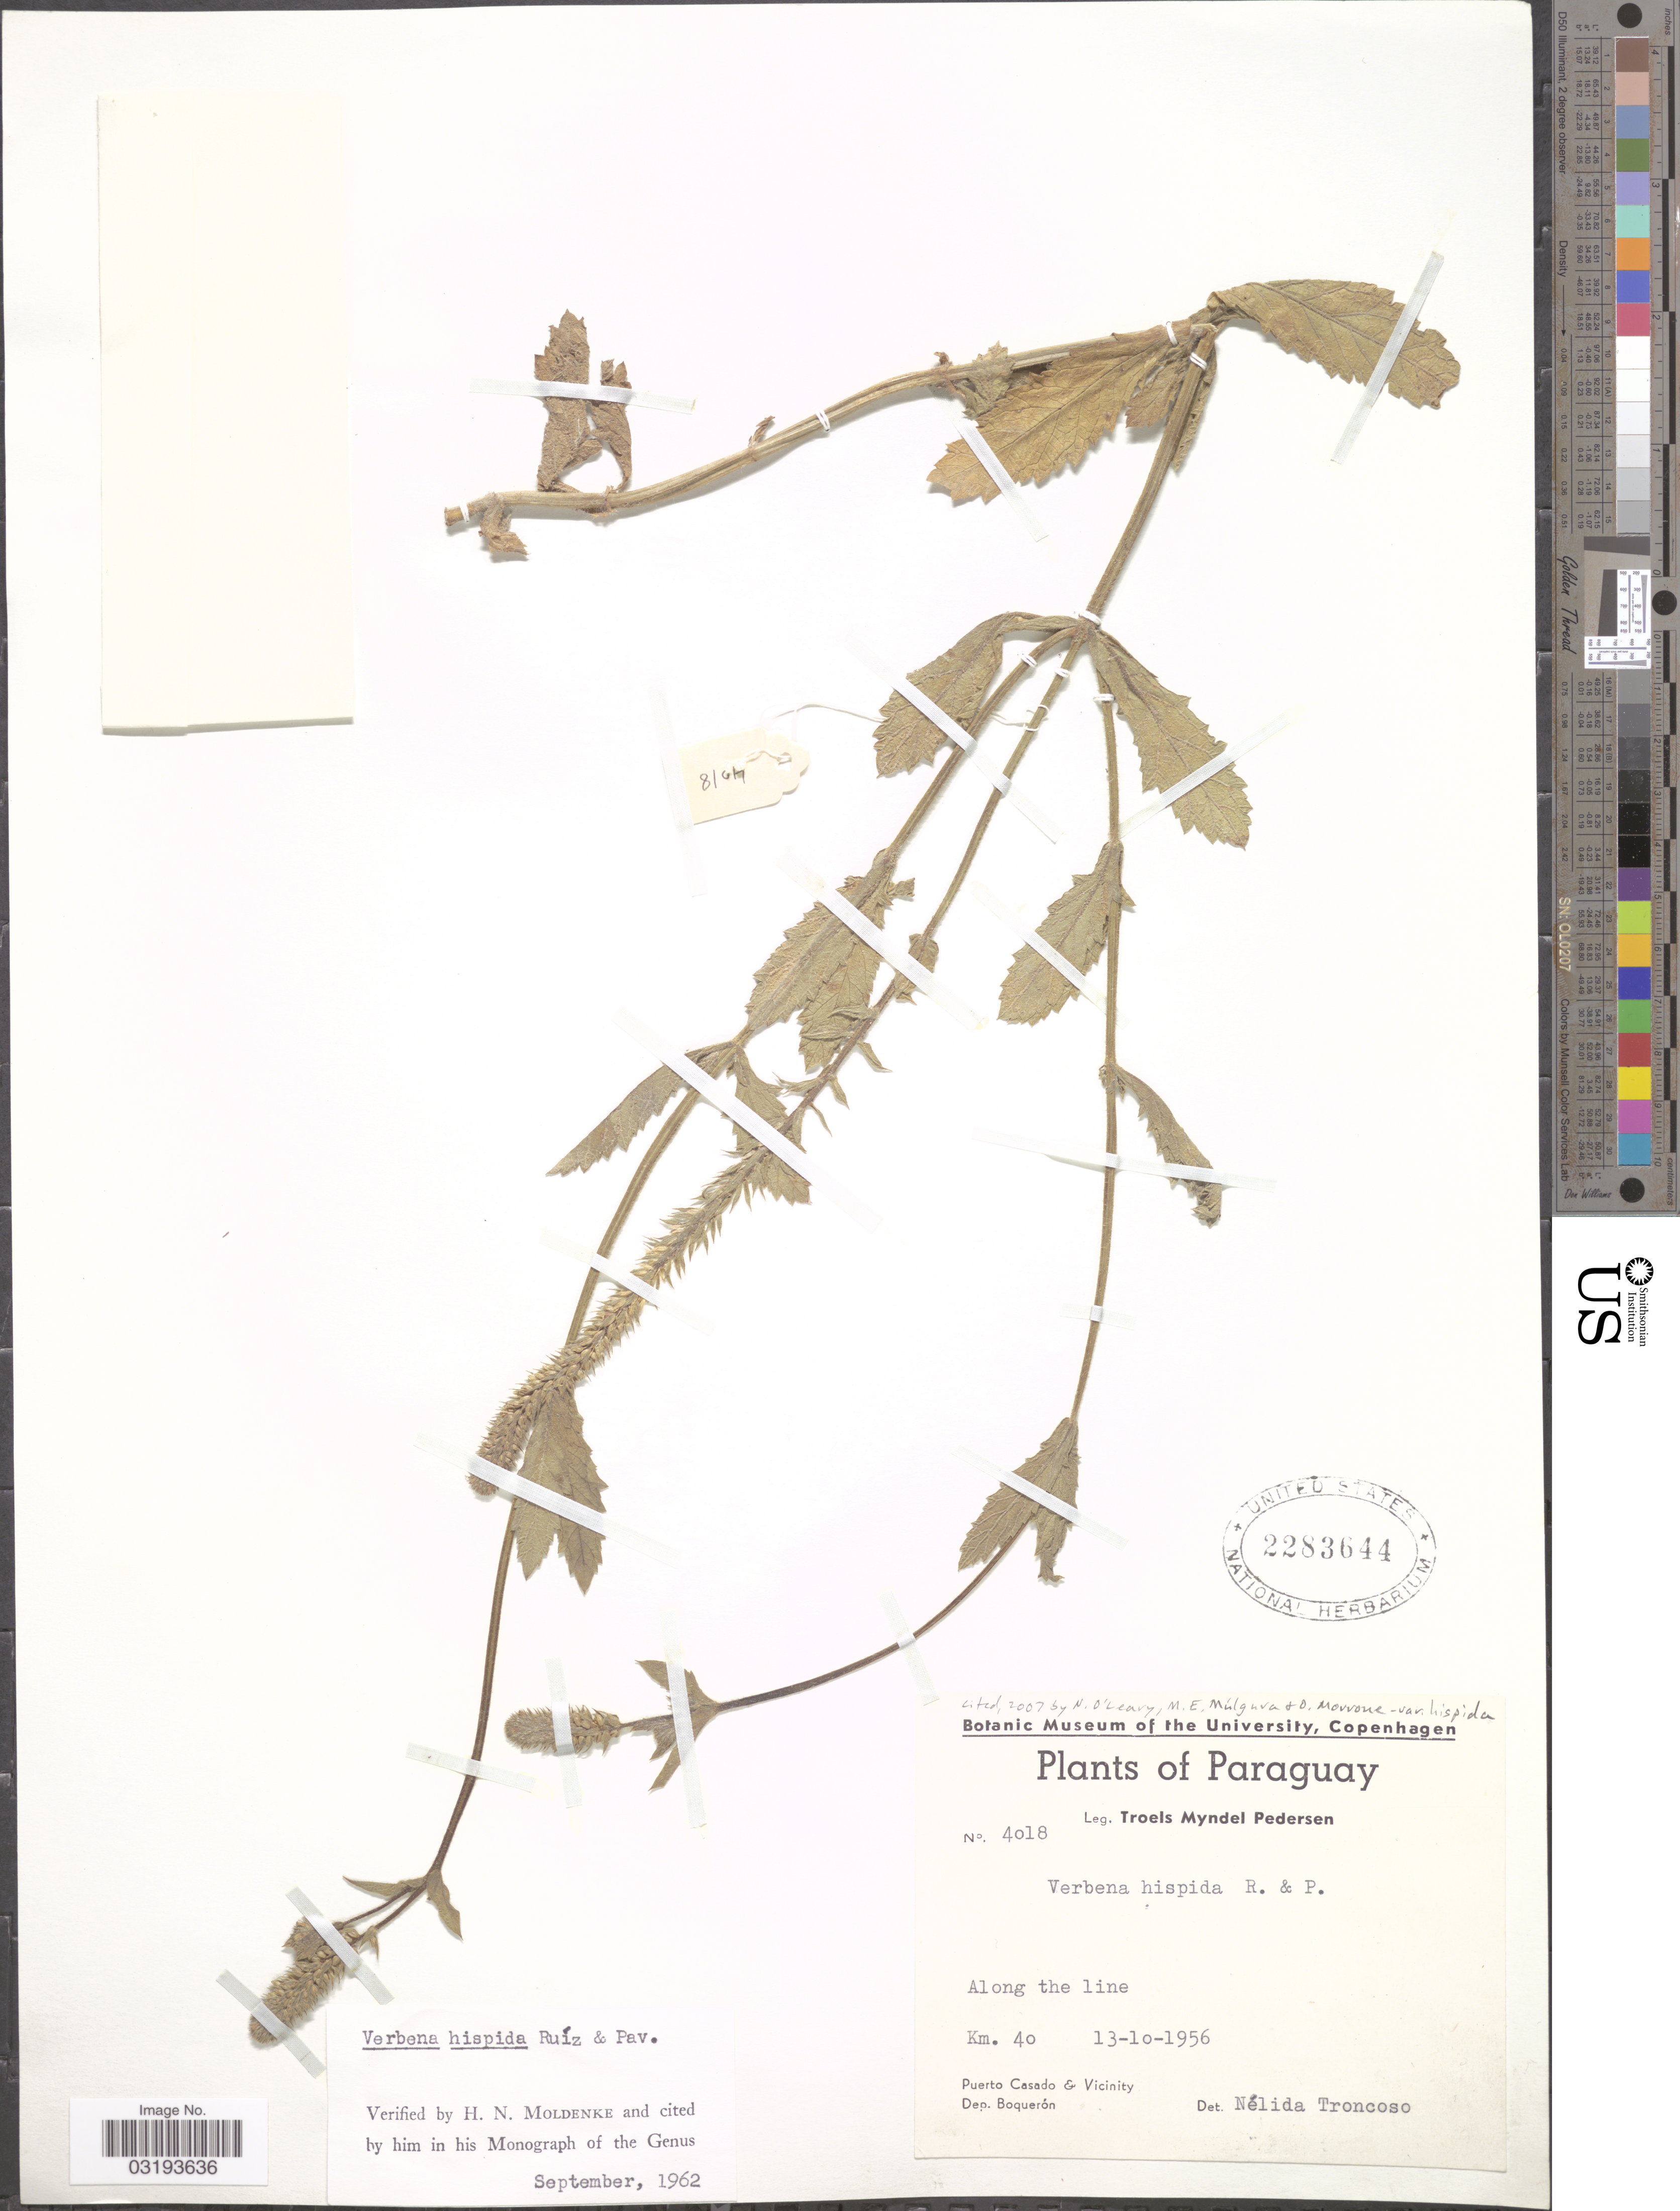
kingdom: Plantae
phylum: Tracheophyta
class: Magnoliopsida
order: Lamiales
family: Verbenaceae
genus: Verbena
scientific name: Verbena hispida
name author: Ruiz & Pav.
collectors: T. Pederson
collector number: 4018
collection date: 1956-10-13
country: Paraguay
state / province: Boqueron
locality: Along the line. Km. 40. Puerto Casado & Vicinity. Dep. Boquerón.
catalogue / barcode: US 2283644